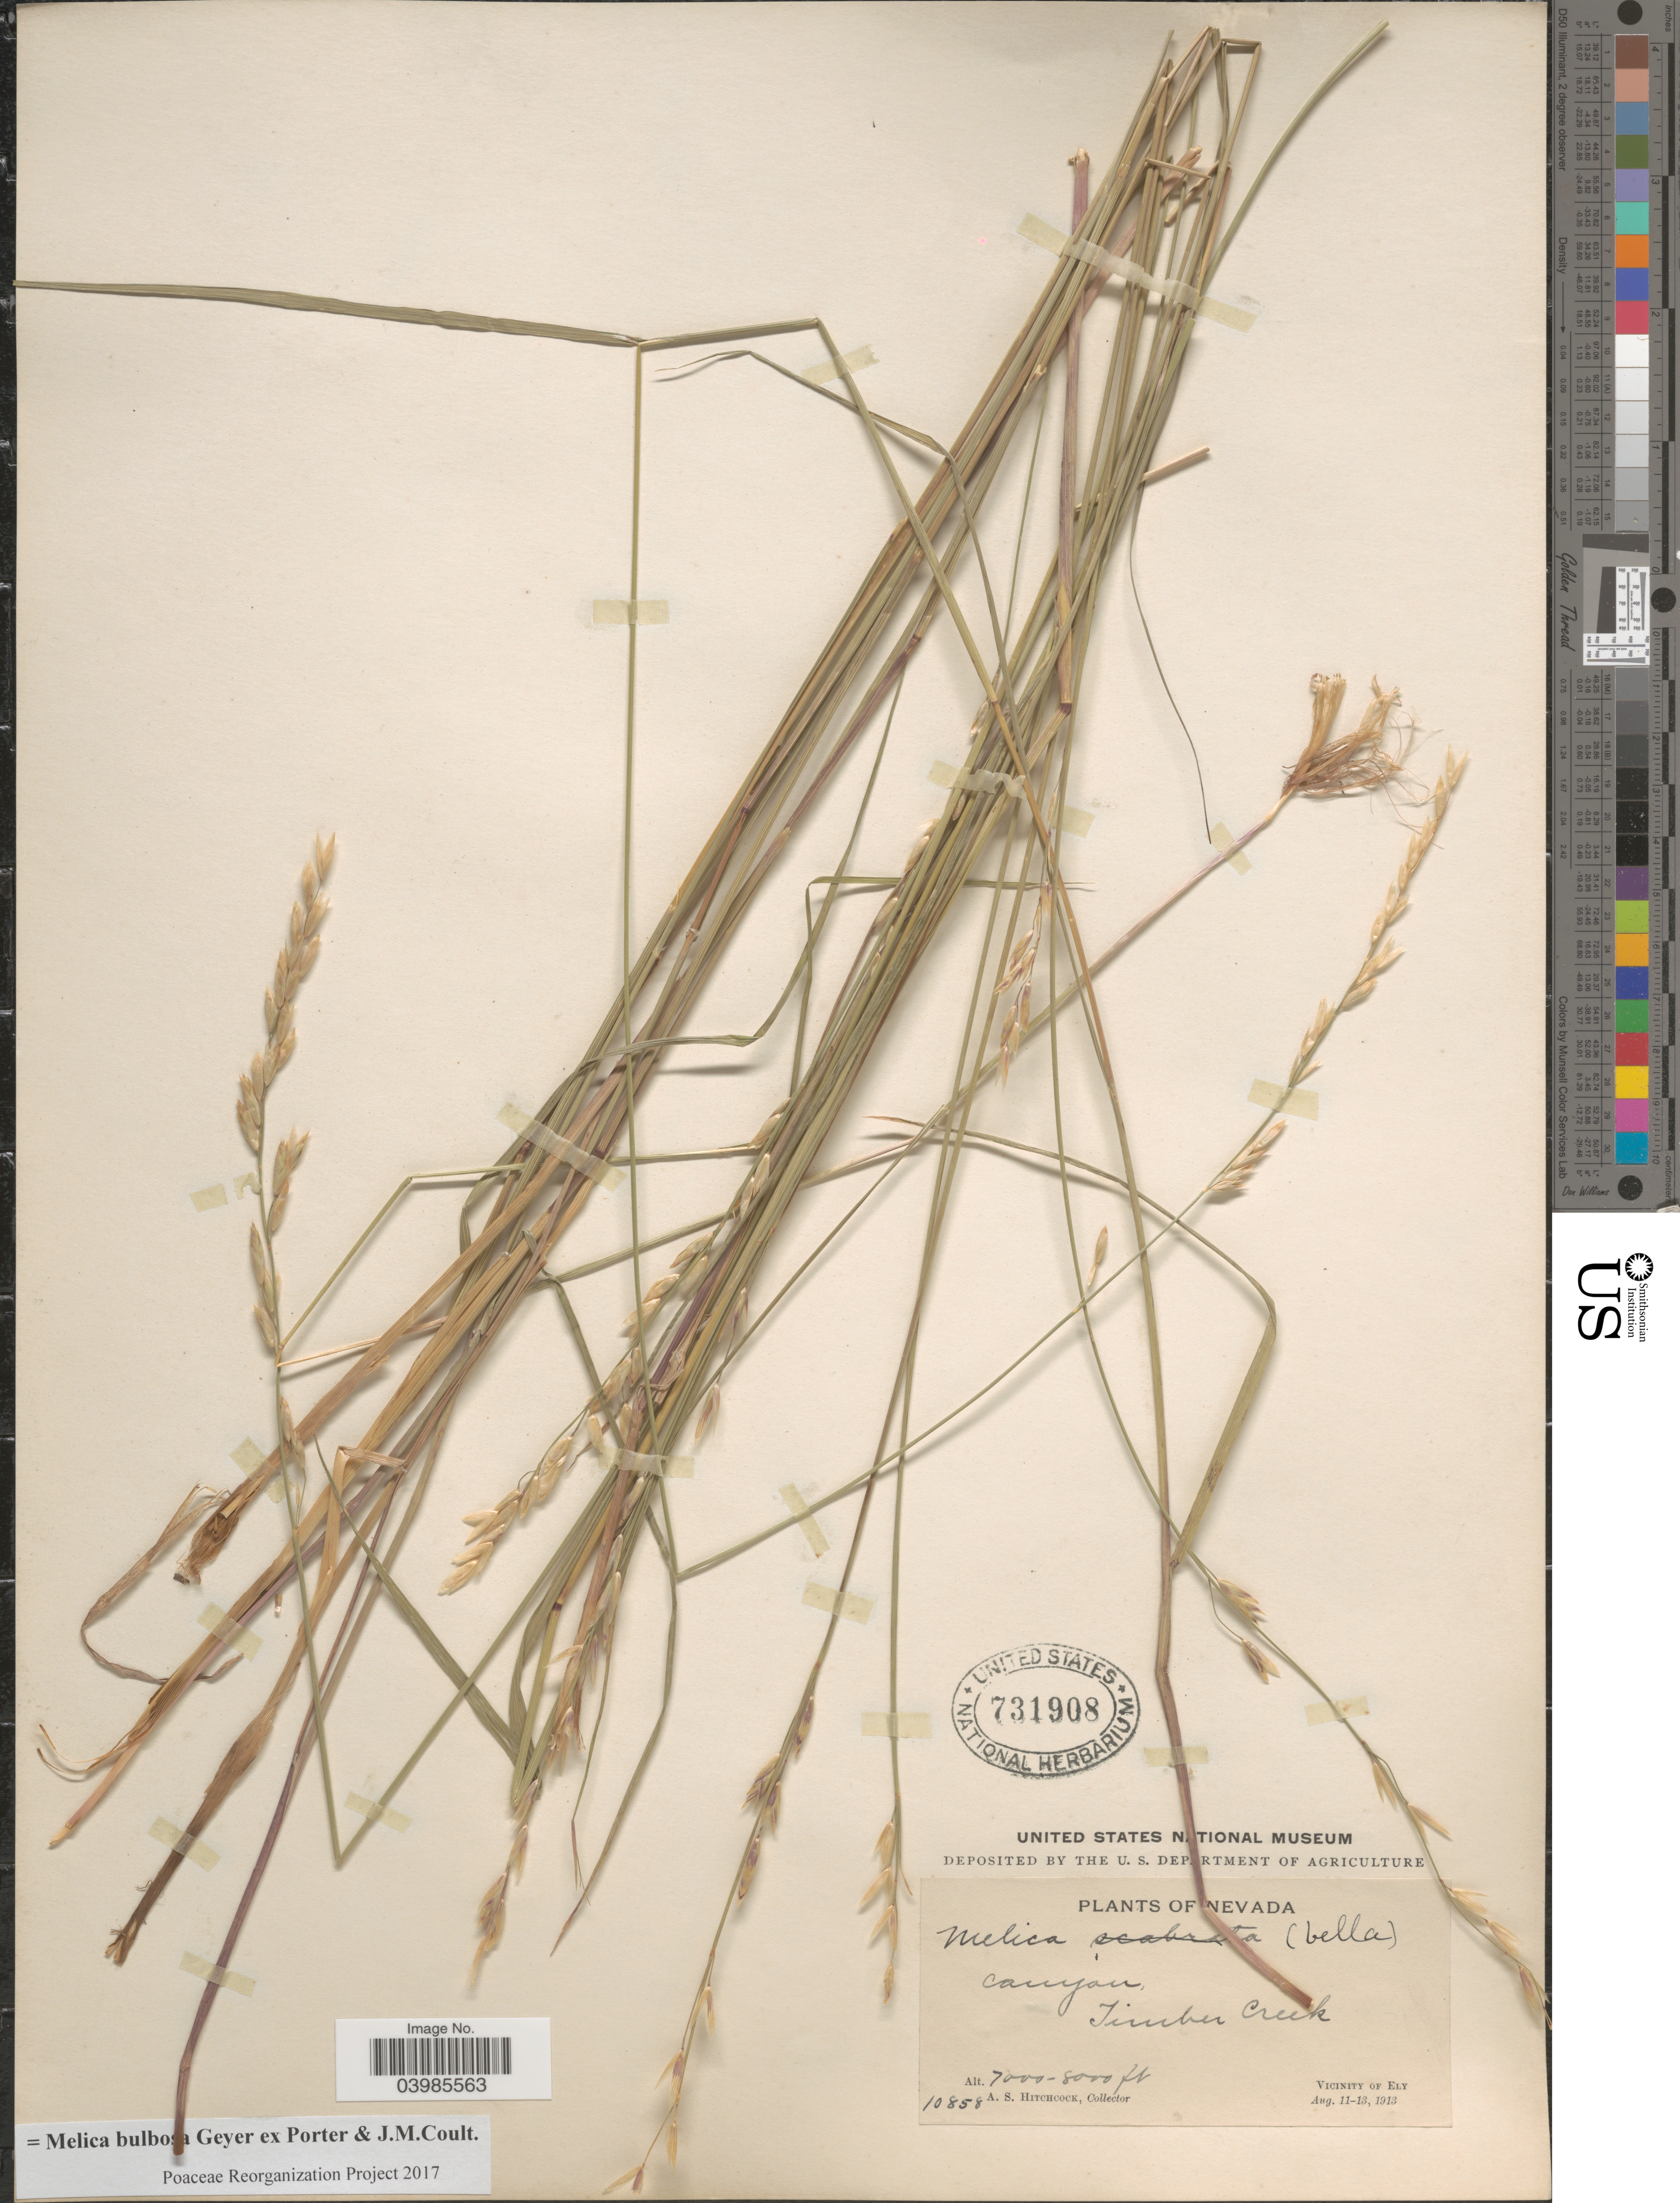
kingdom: Plantae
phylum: Tracheophyta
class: Liliopsida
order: Poales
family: Poaceae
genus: Melica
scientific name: Melica bulbosa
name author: Geyer ex Porter & J.M. Coult.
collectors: A. S. Hitchcock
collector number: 10858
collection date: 1913-08-11/1913-08-13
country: United States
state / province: Nevada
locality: Canyon, Timber Creek. Vicinity of Ely.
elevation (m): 2134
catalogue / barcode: US 731908